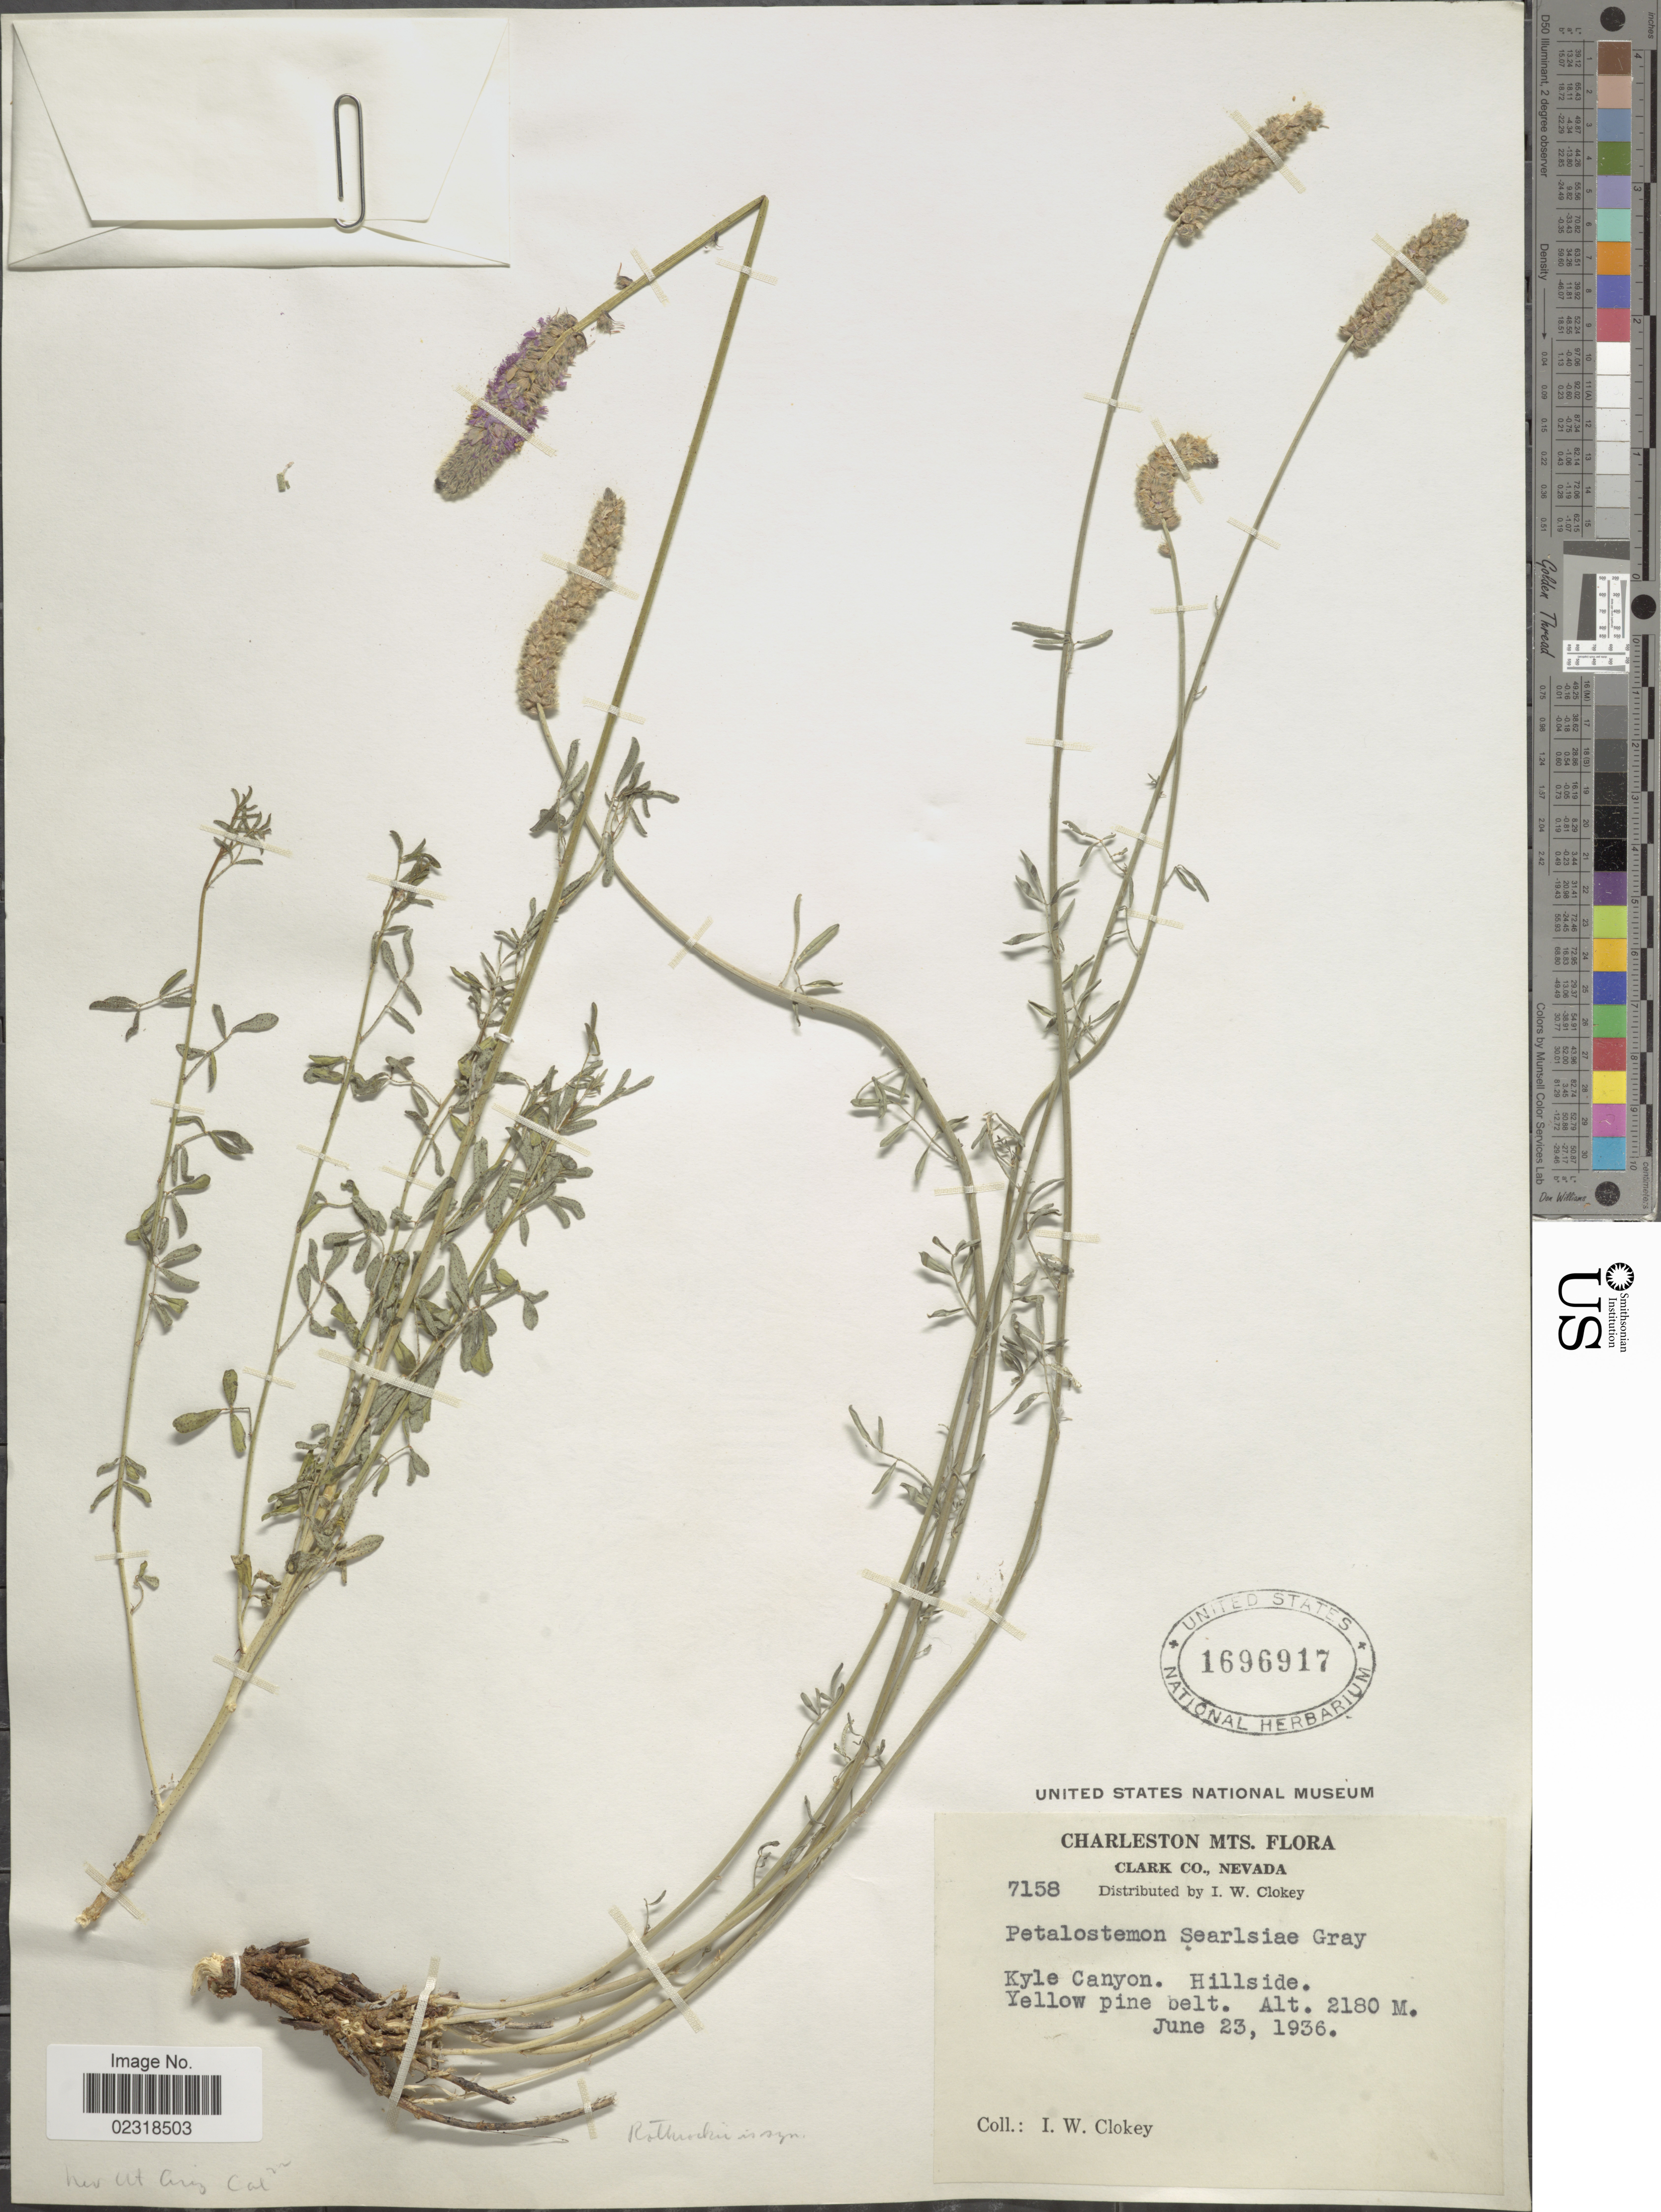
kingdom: Plantae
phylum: Tracheophyta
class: Magnoliopsida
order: Fabales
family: Fabaceae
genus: Dalea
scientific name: Dalea searlsiae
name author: (A. Gray) Barneby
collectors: I. W. Clokey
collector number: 7158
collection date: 1936-06-23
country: United States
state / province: Nevada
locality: Charleston Mts., Clark Co., Nevada, Kyle Canyon, Hillside, Yellow pine belt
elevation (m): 2180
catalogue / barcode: US 1696917